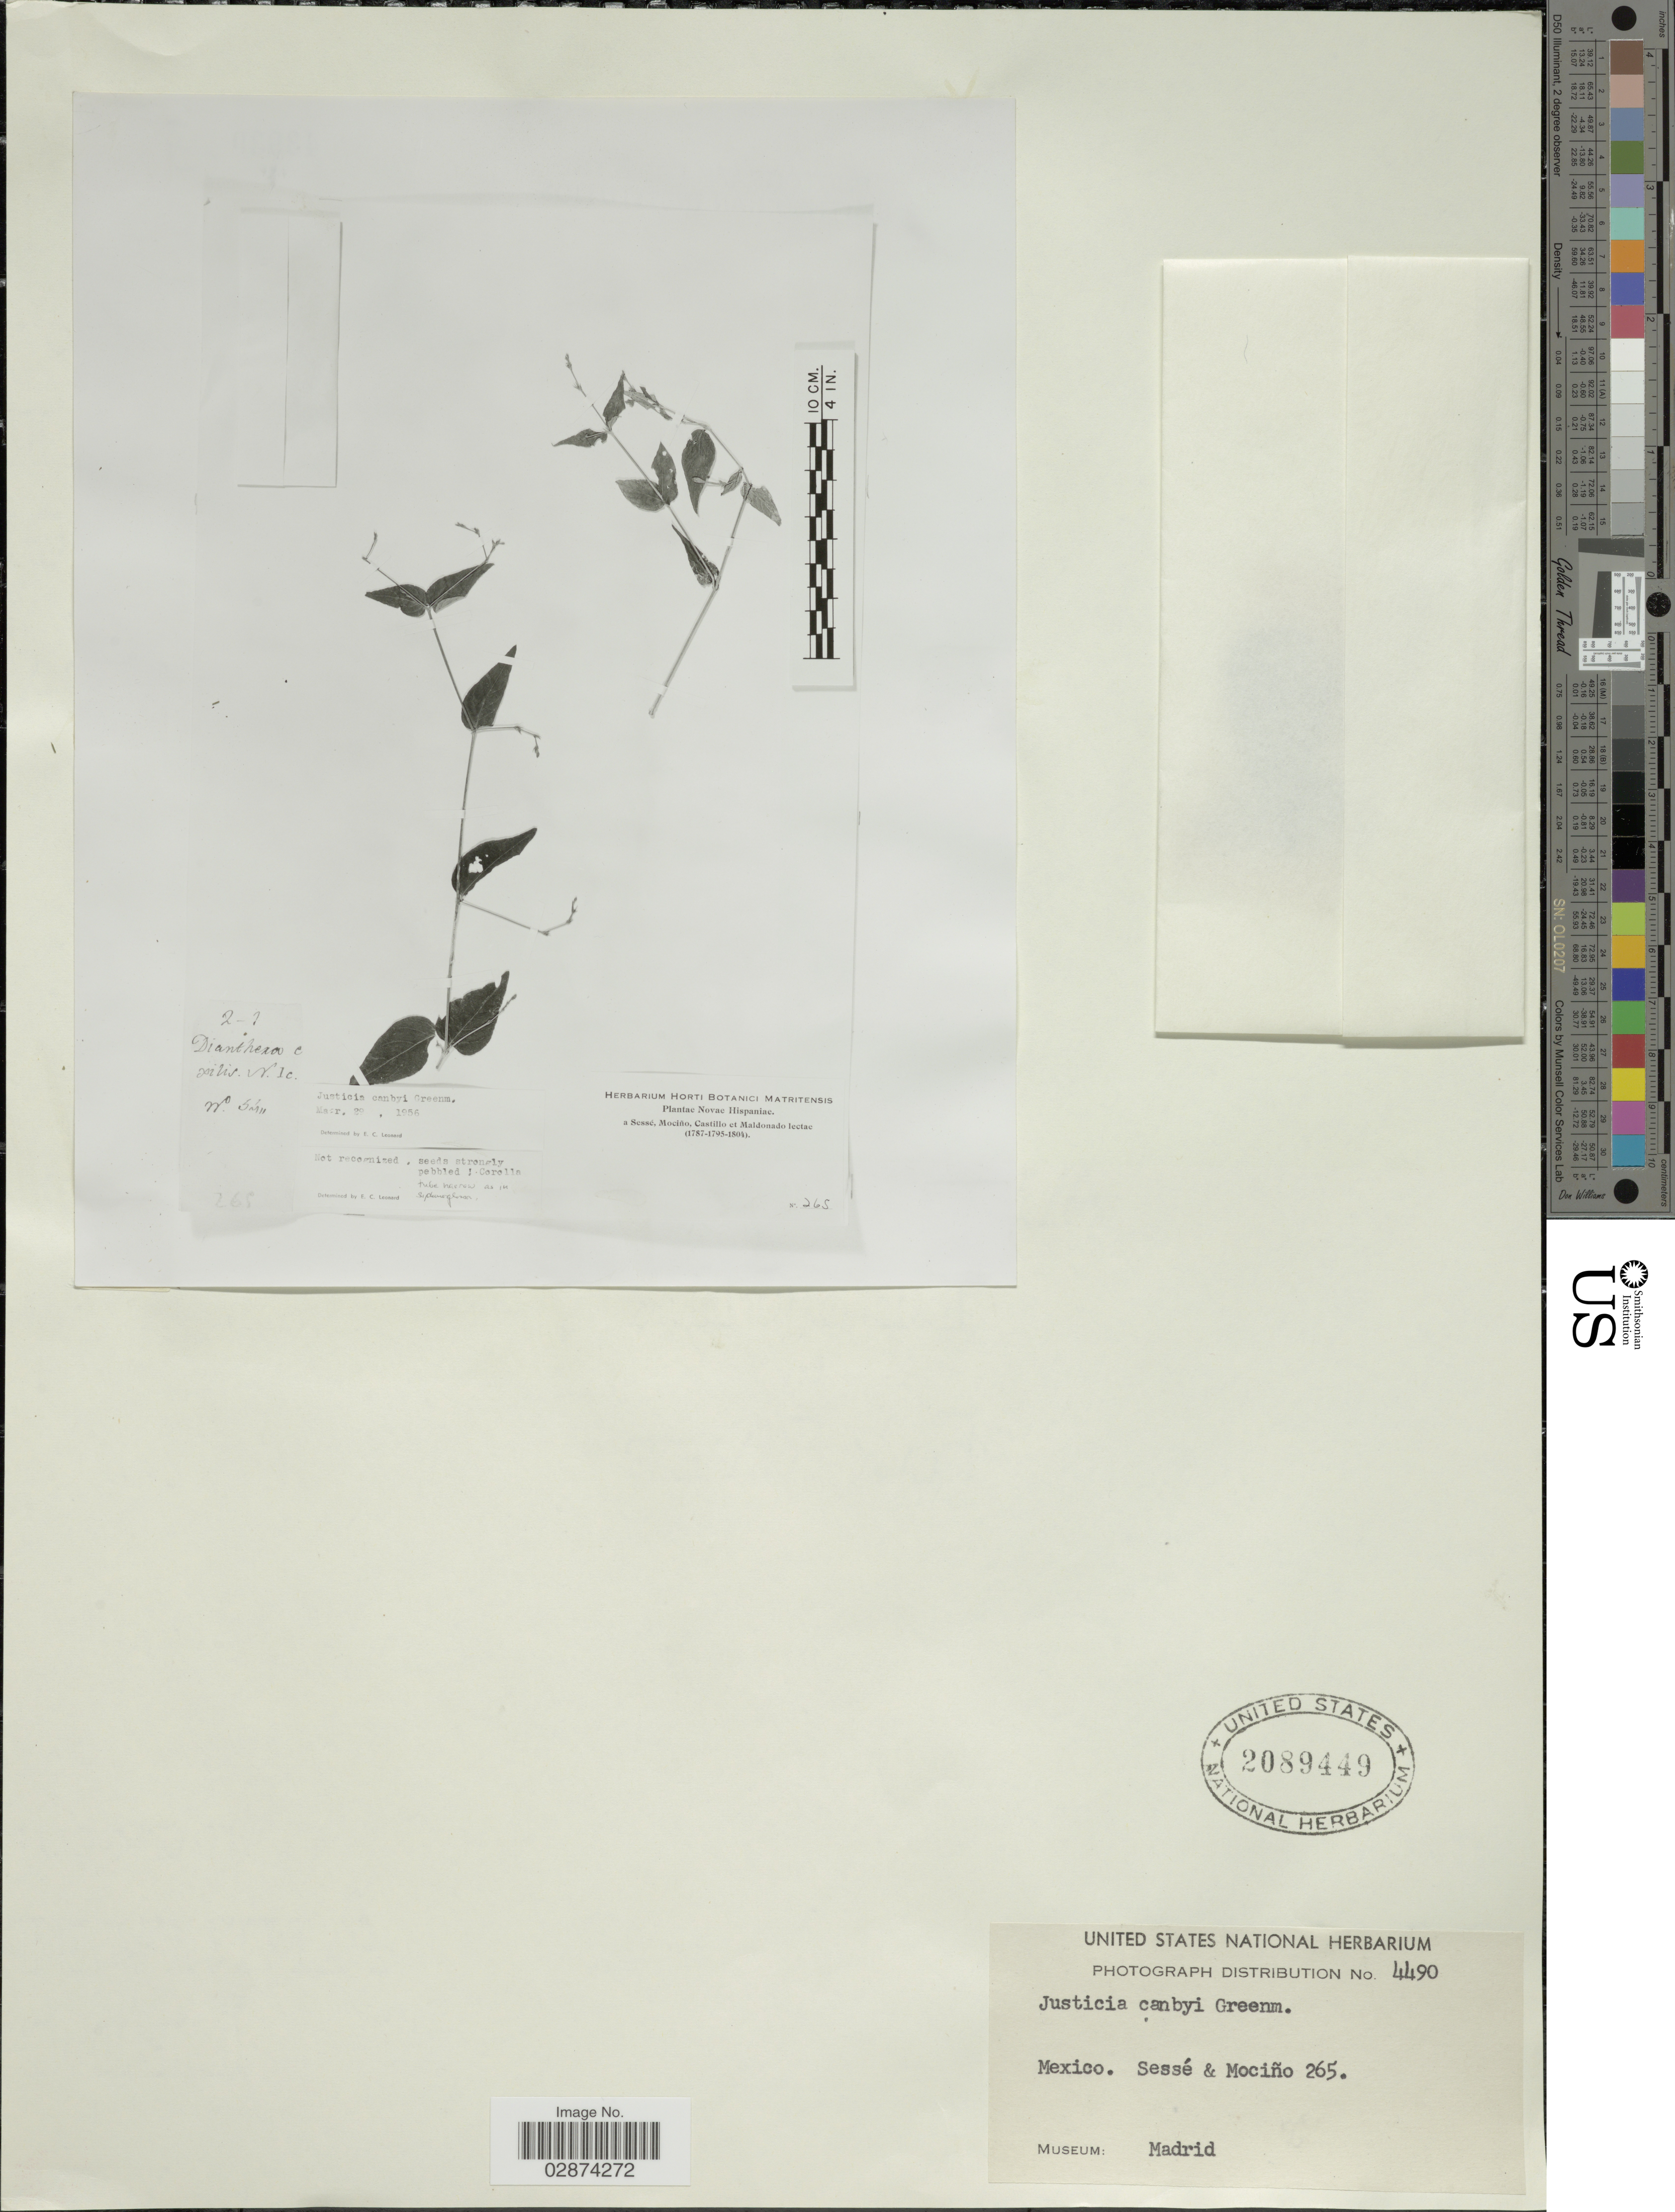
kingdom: Plantae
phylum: Tracheophyta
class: Magnoliopsida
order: Lamiales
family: Acanthaceae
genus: Justicia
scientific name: Justicia canbyi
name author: Greenm.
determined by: Fisher, Amanda, (LOB), California State University, Long Beach (UNITED STATES)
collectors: Sessé, --, Mociño, Castillo, -- & Maldonado, --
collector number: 265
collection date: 1787/1804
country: Mexico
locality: Novae Hispaniae.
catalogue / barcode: US 2089449